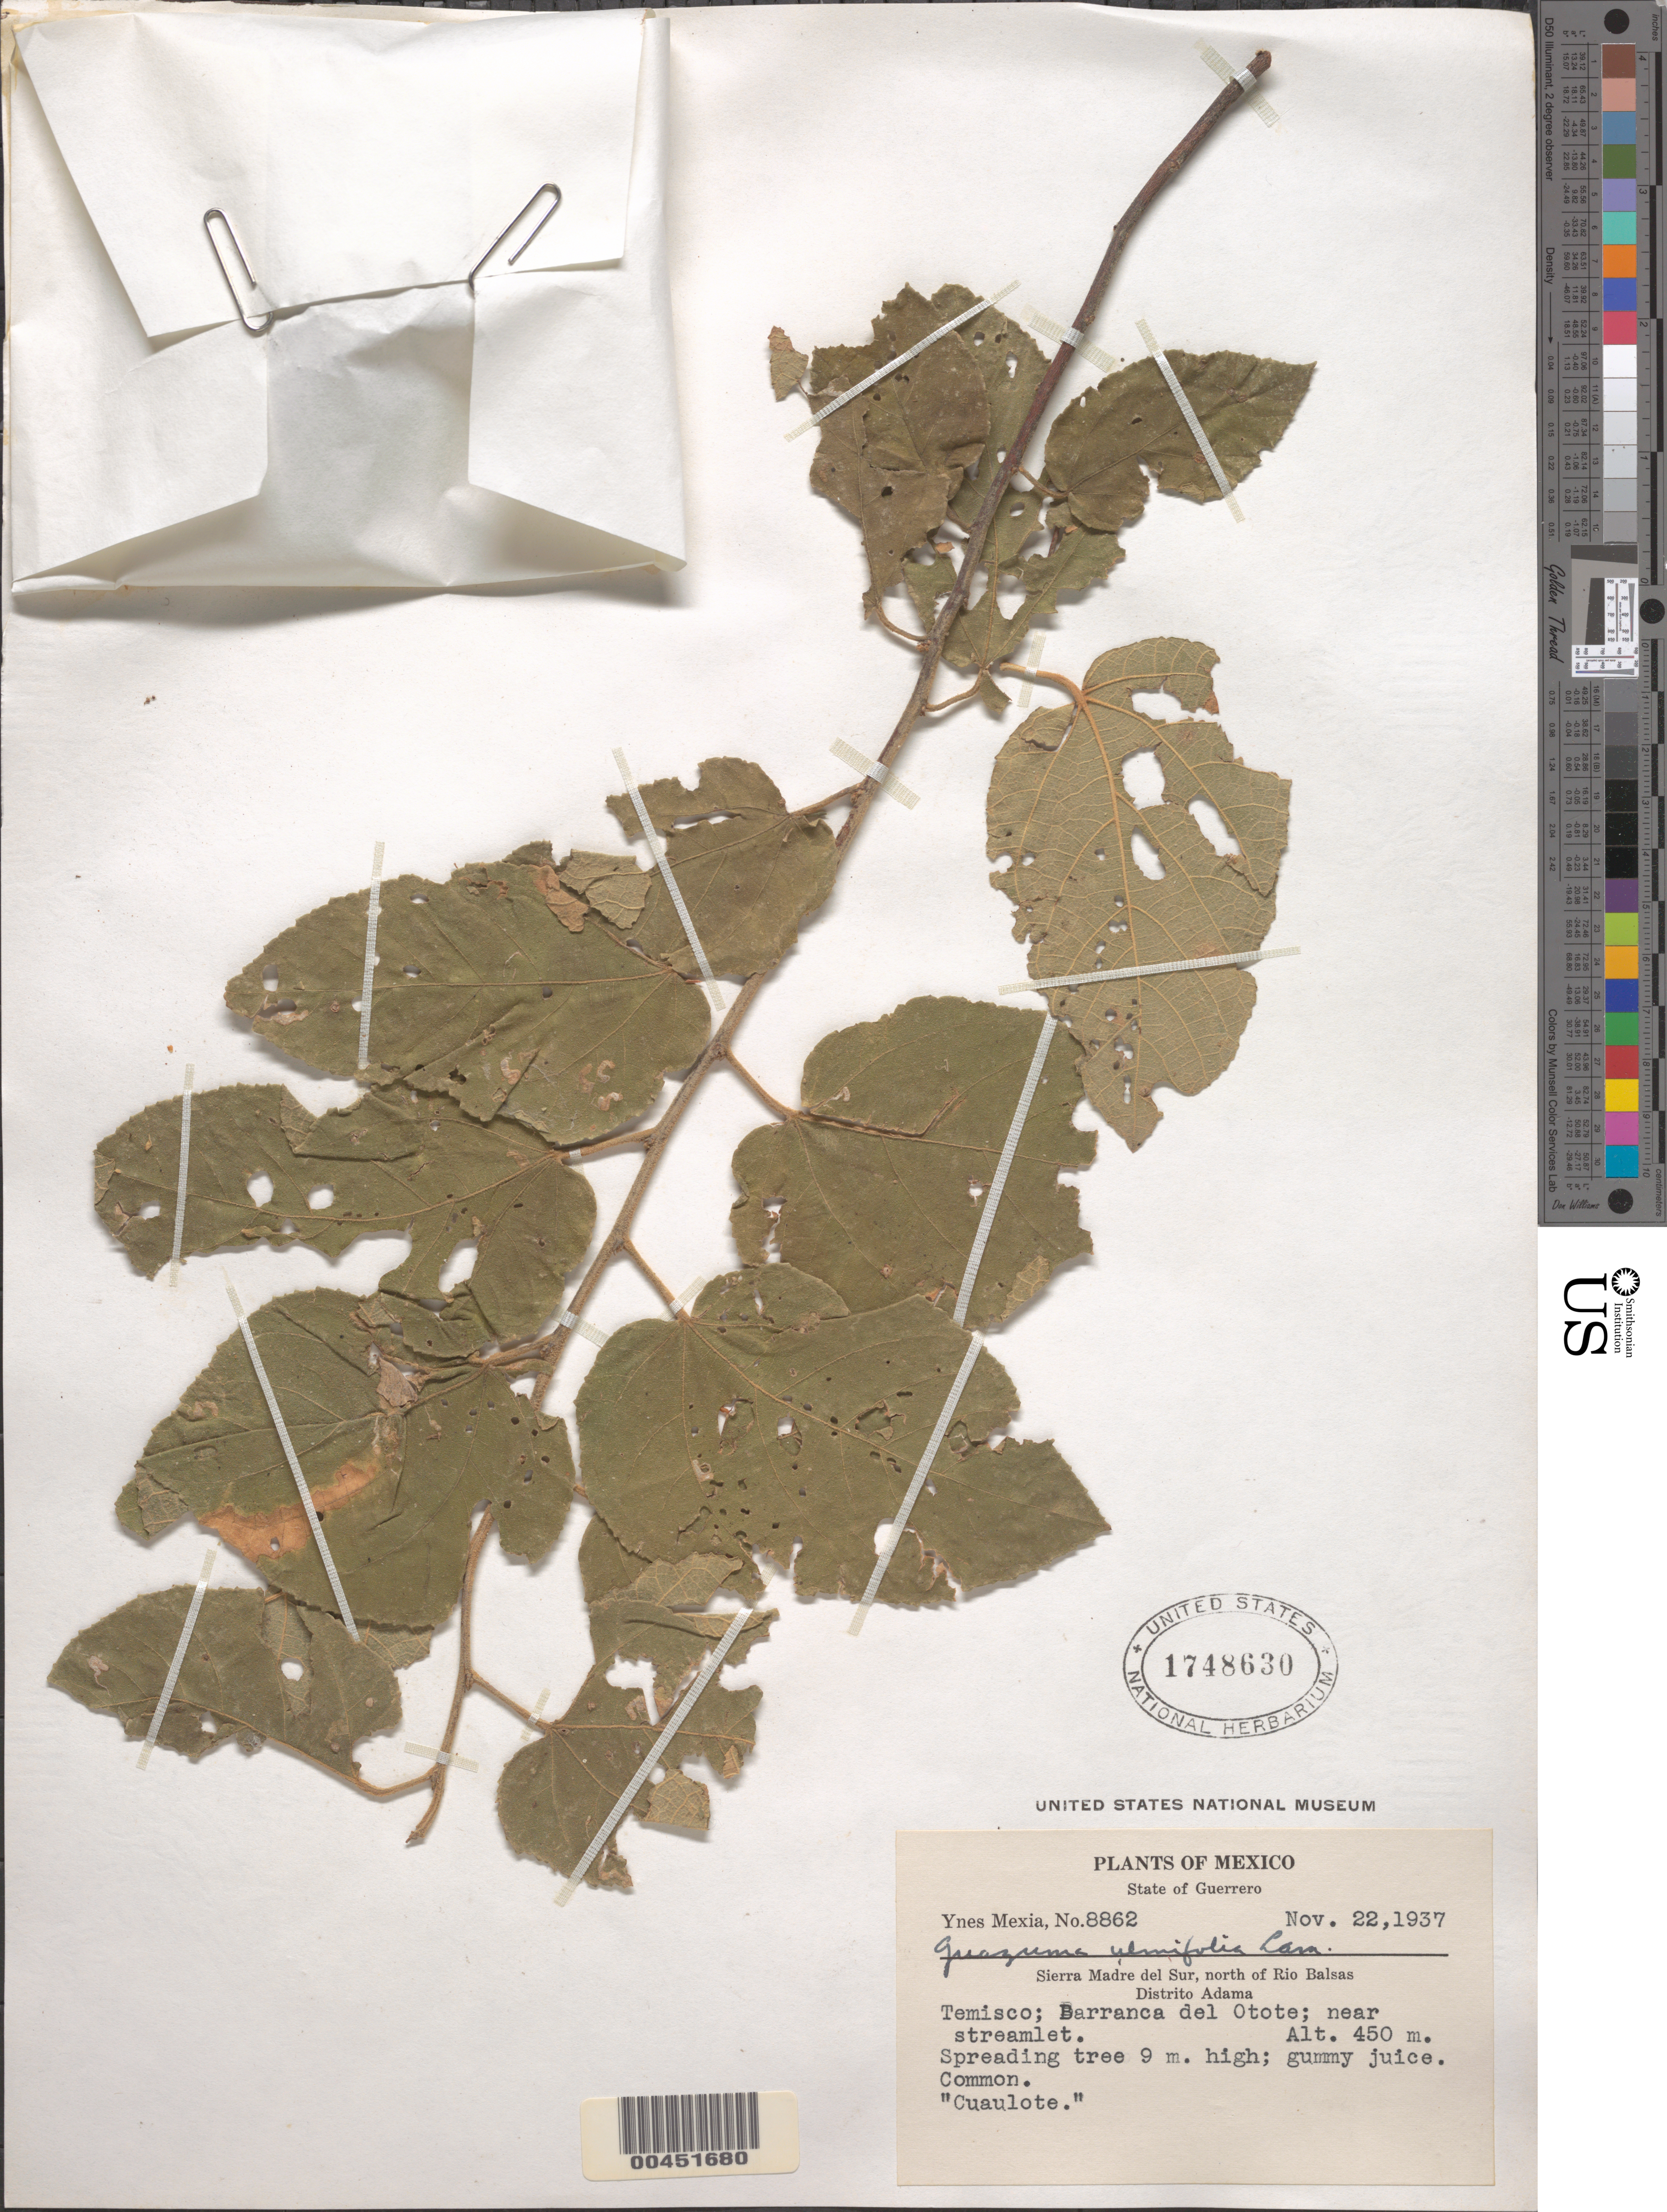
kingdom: Plantae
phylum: Tracheophyta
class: Magnoliopsida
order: Malvales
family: Malvaceae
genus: Guazuma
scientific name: Guazuma ulmifolia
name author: Lam.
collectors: Y. Mexia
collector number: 8862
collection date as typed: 22 Nov 1937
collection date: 1937-11-22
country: Mexico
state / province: Guerrero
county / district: Adama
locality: Temisco; Barranca del Otote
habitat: near streamlet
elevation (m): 450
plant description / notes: Common name: Cuaulote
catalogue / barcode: US 1748630